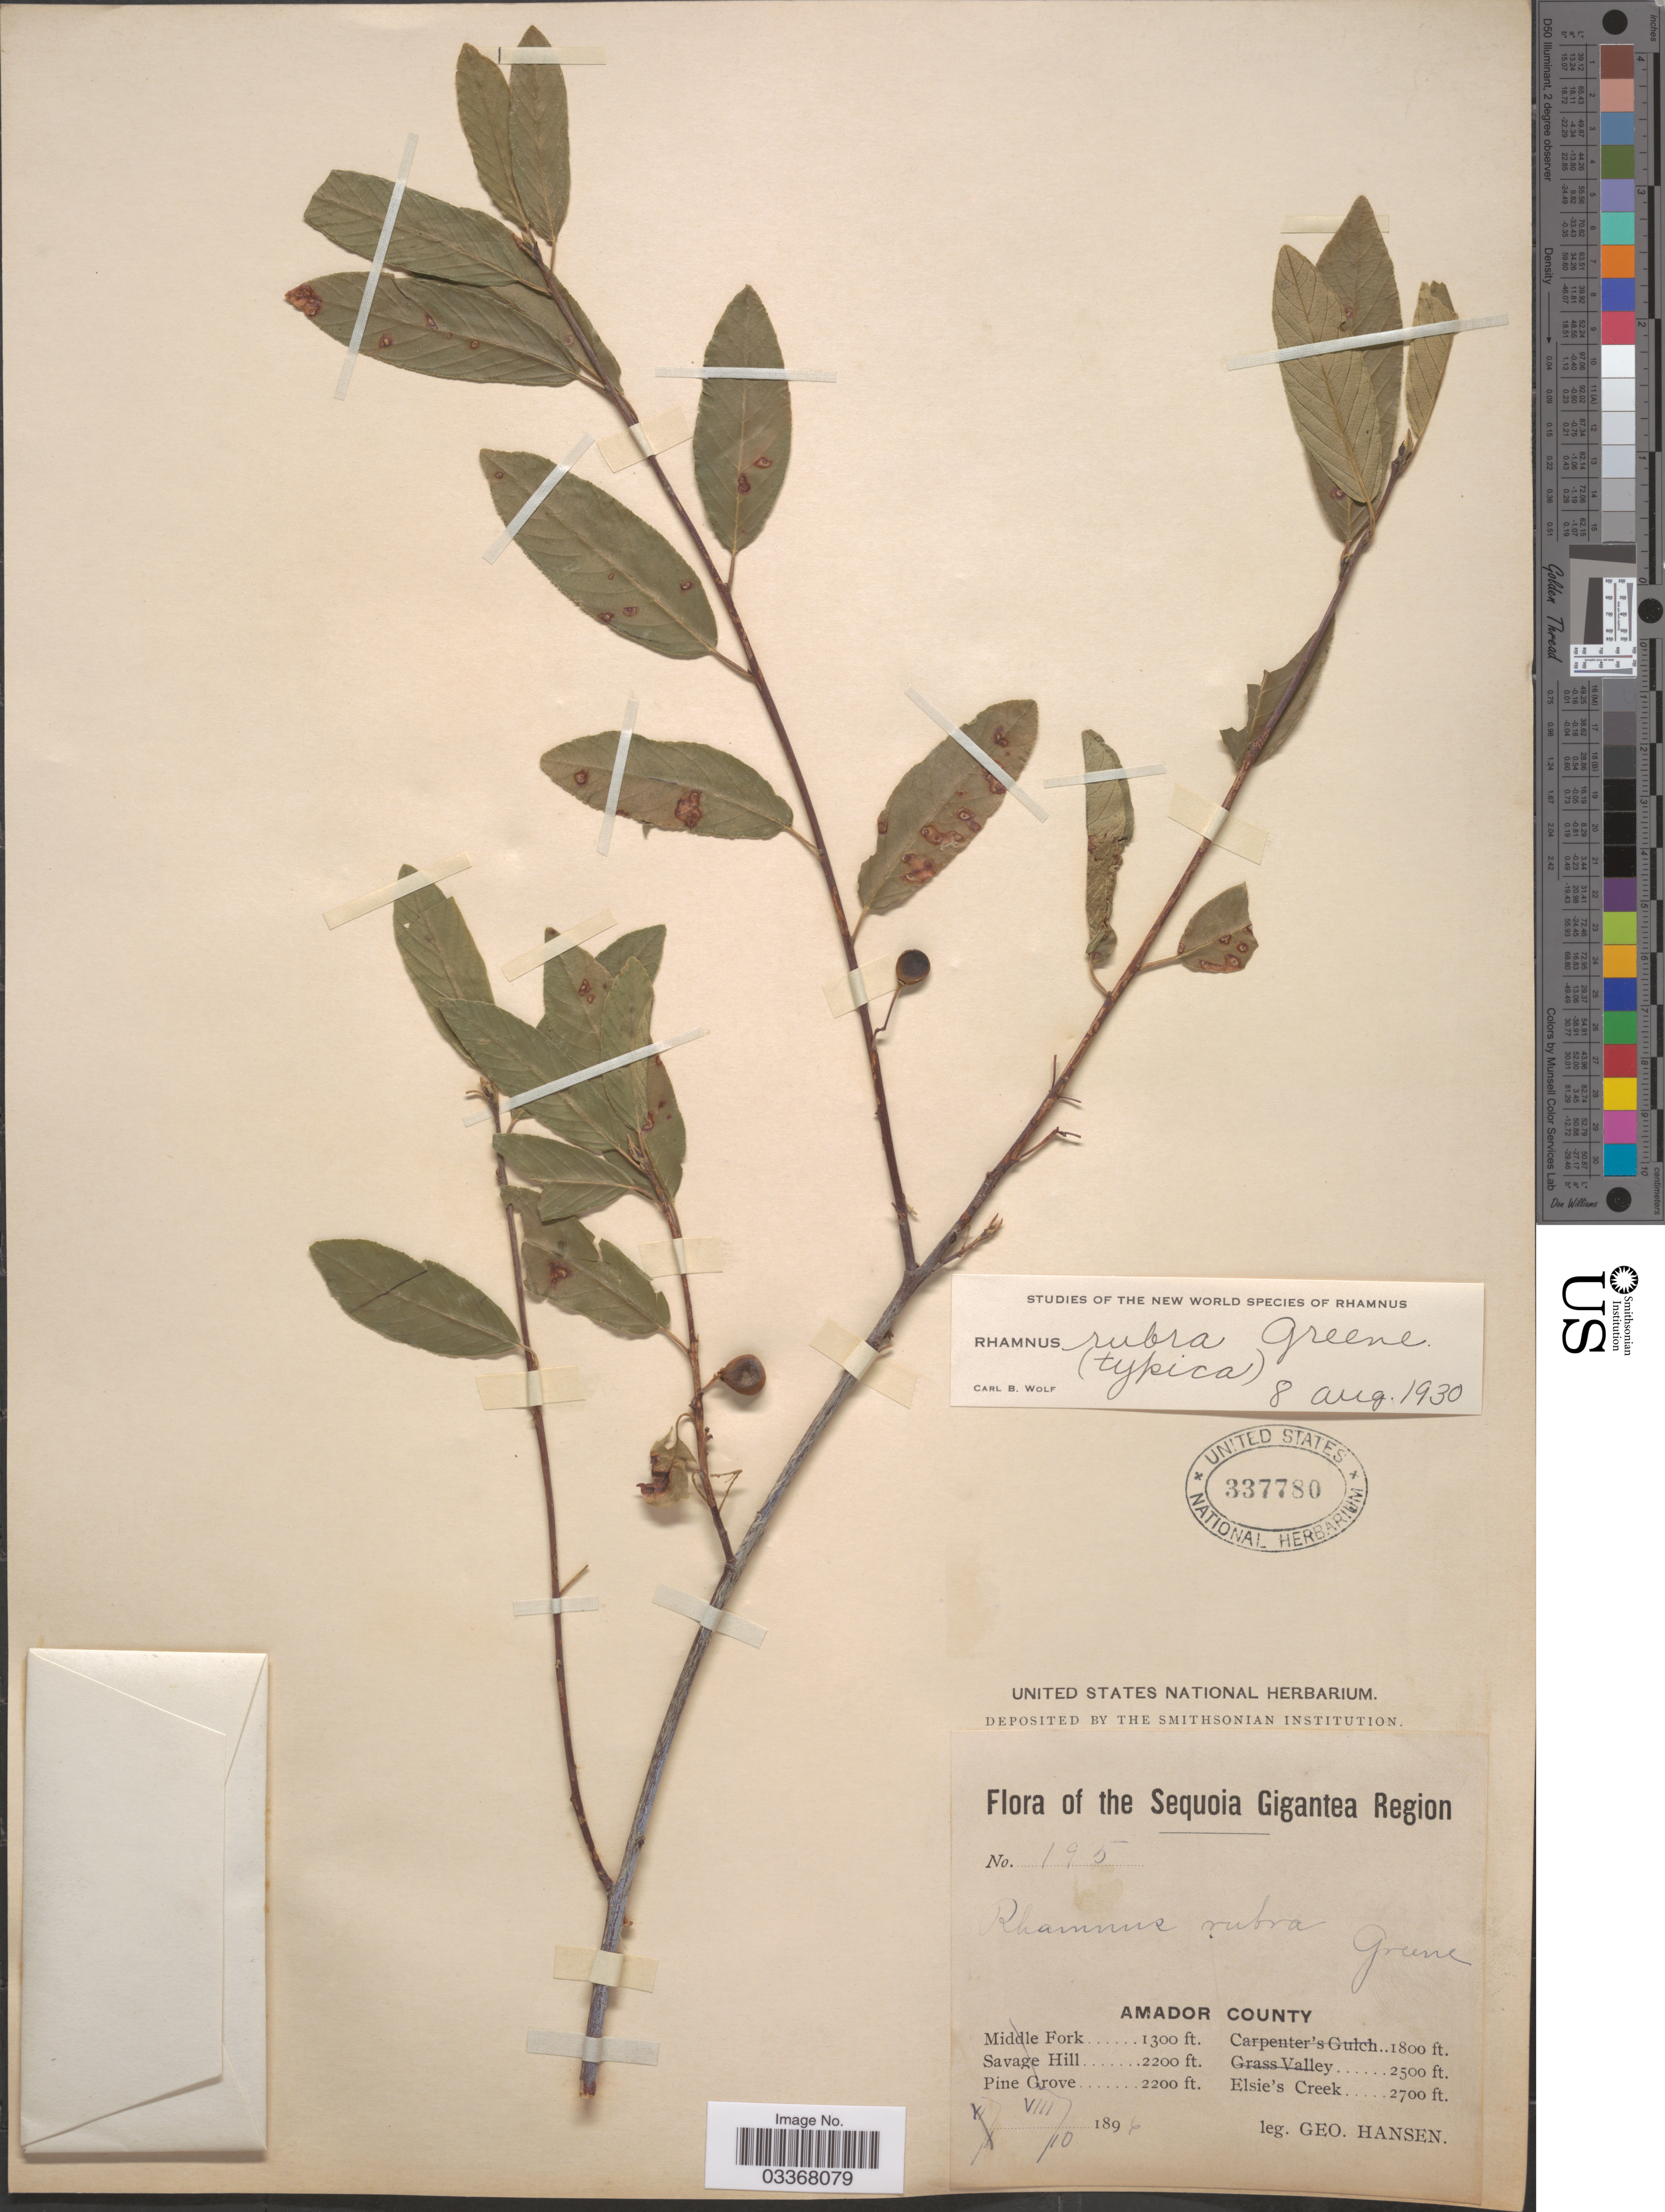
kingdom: Plantae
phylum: Tracheophyta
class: Magnoliopsida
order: Rosales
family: Rhamnaceae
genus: Frangula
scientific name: Frangula rubra subsp. rubra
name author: (Greene) Grubov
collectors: G. Hansen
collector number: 195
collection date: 1896-08-10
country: United States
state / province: California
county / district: Amador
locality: The Sequoia Gigantea Region, Amador County, Elsie's Creek.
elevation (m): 823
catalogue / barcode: US 337780